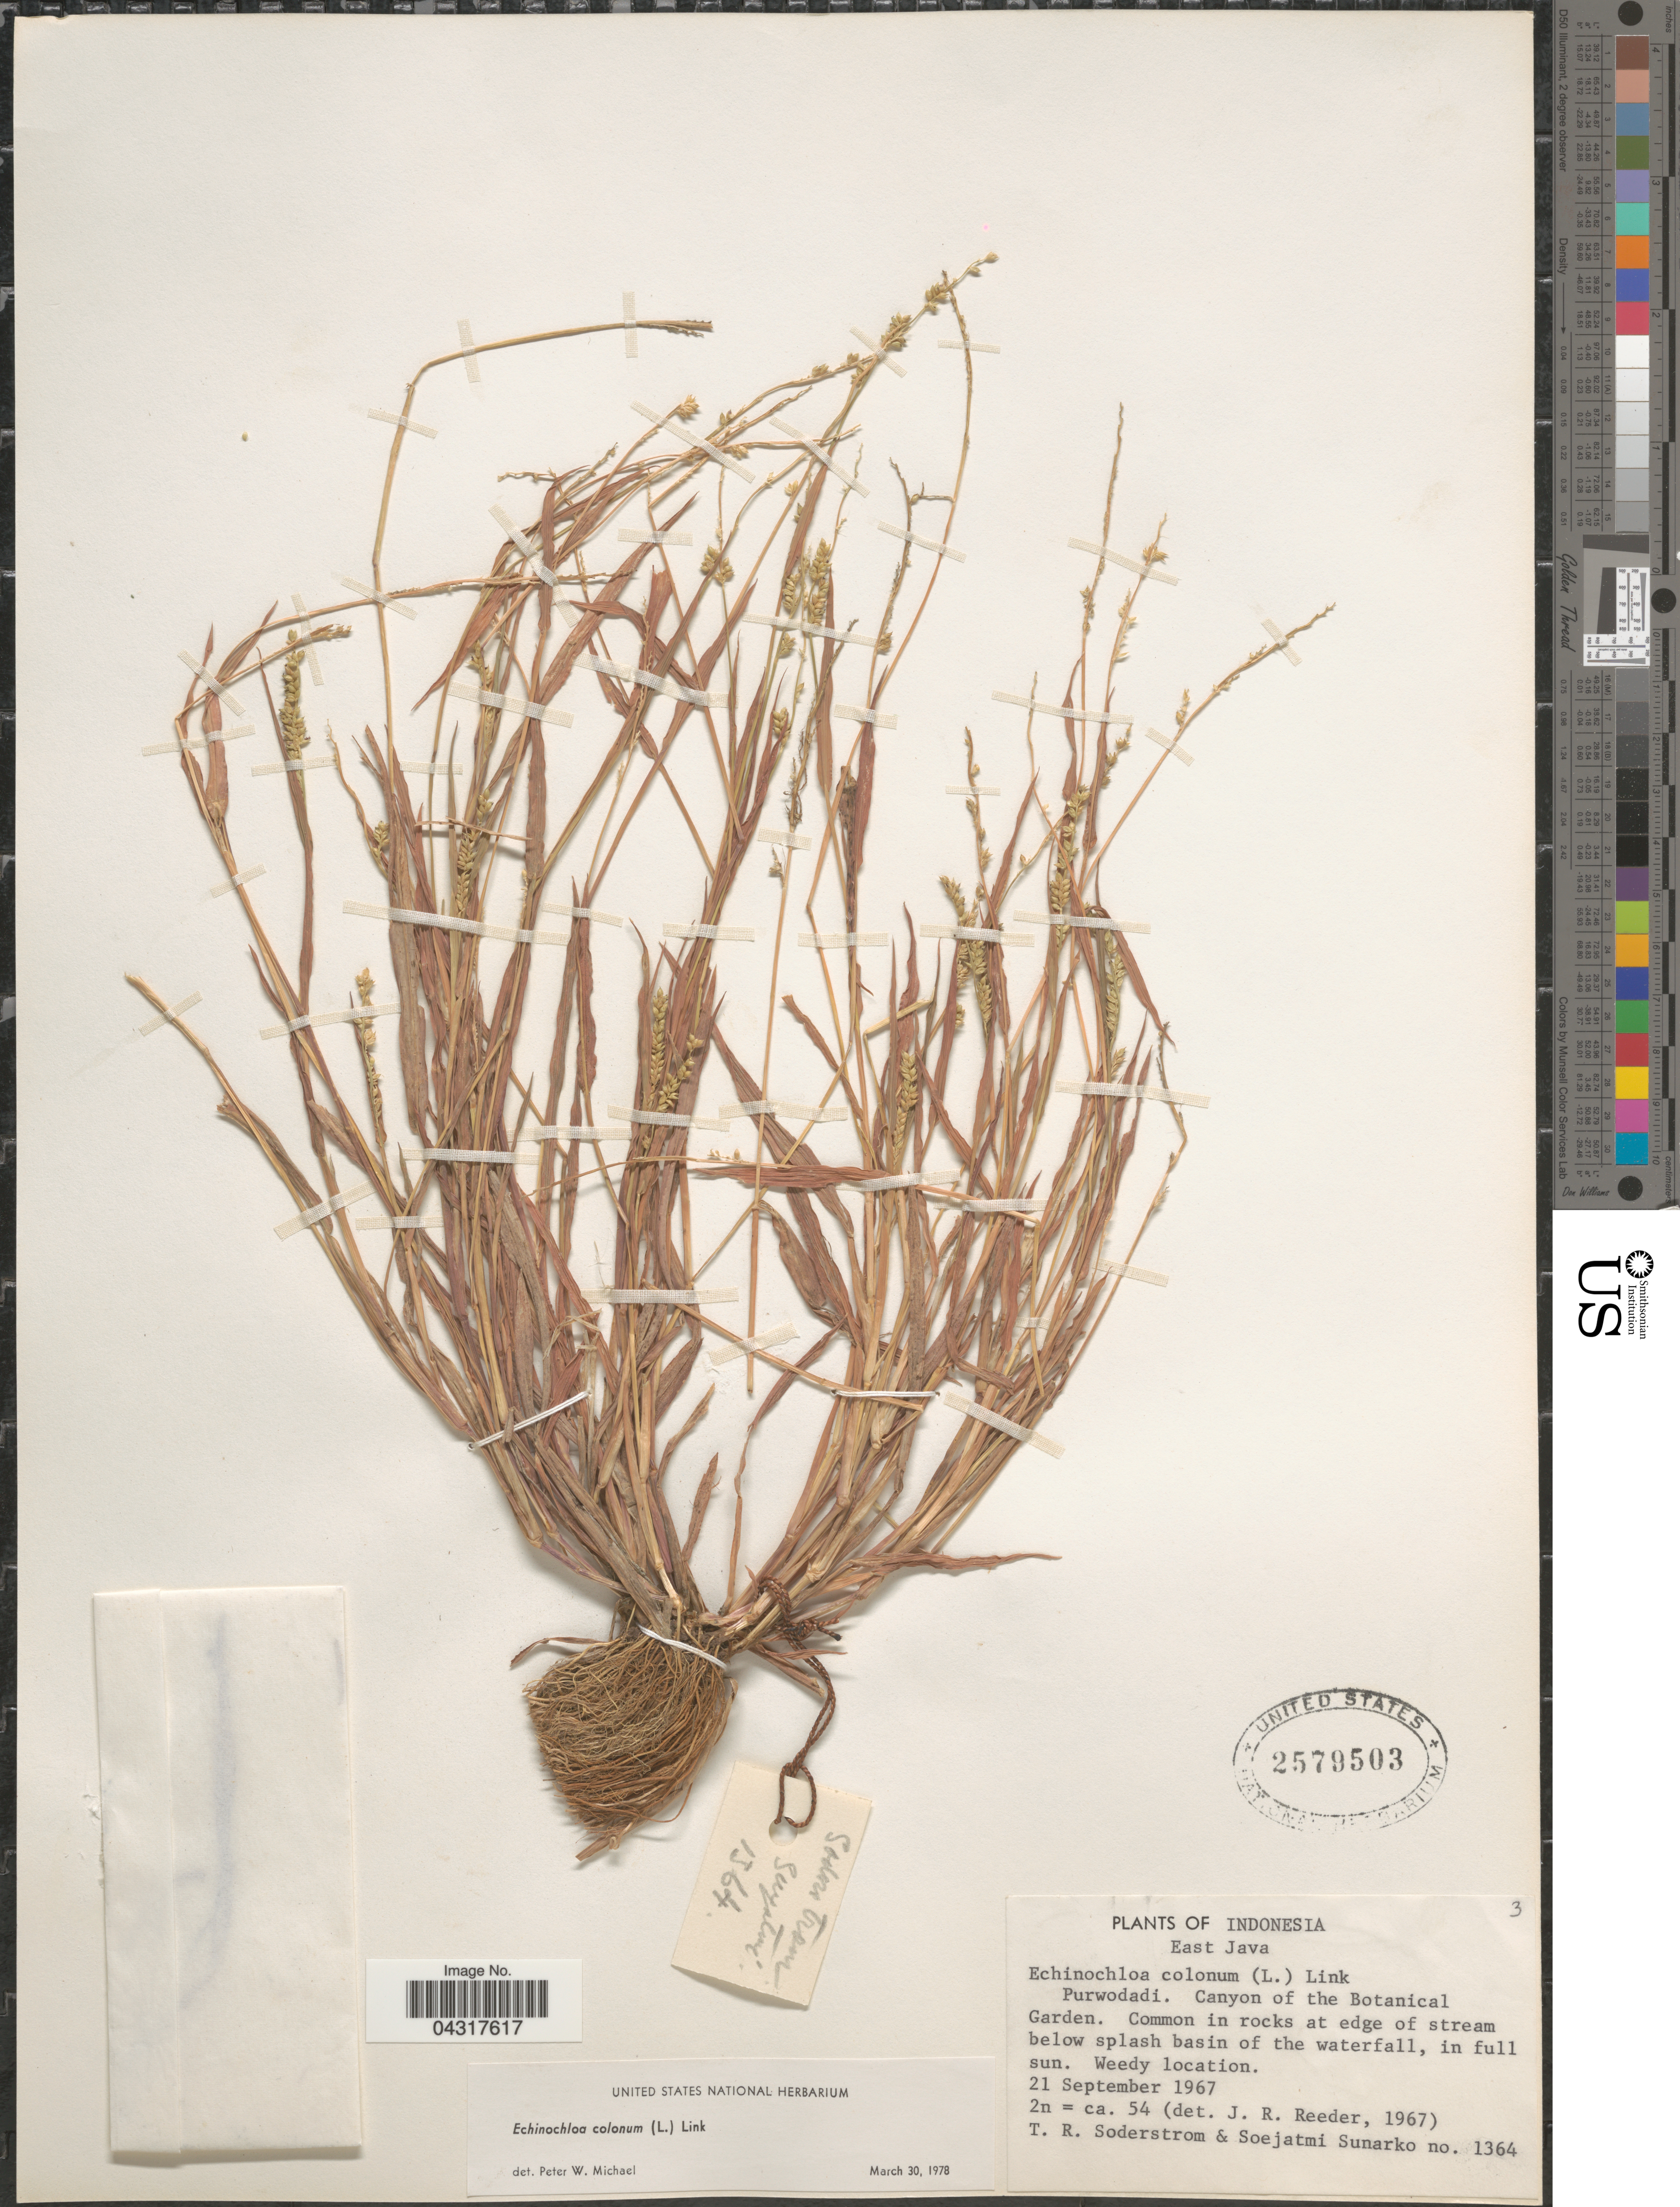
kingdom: Plantae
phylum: Tracheophyta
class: Liliopsida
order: Poales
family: Poaceae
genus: Echinochloa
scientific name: Echinochloa colona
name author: (L.) Link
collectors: T. R. Soderstrom & S. Sunarko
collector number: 1364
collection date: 1967-09-21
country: Indonesia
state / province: Java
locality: East Java. Purwodadi. Canyon of the Botanical Garden.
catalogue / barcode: US 2579503